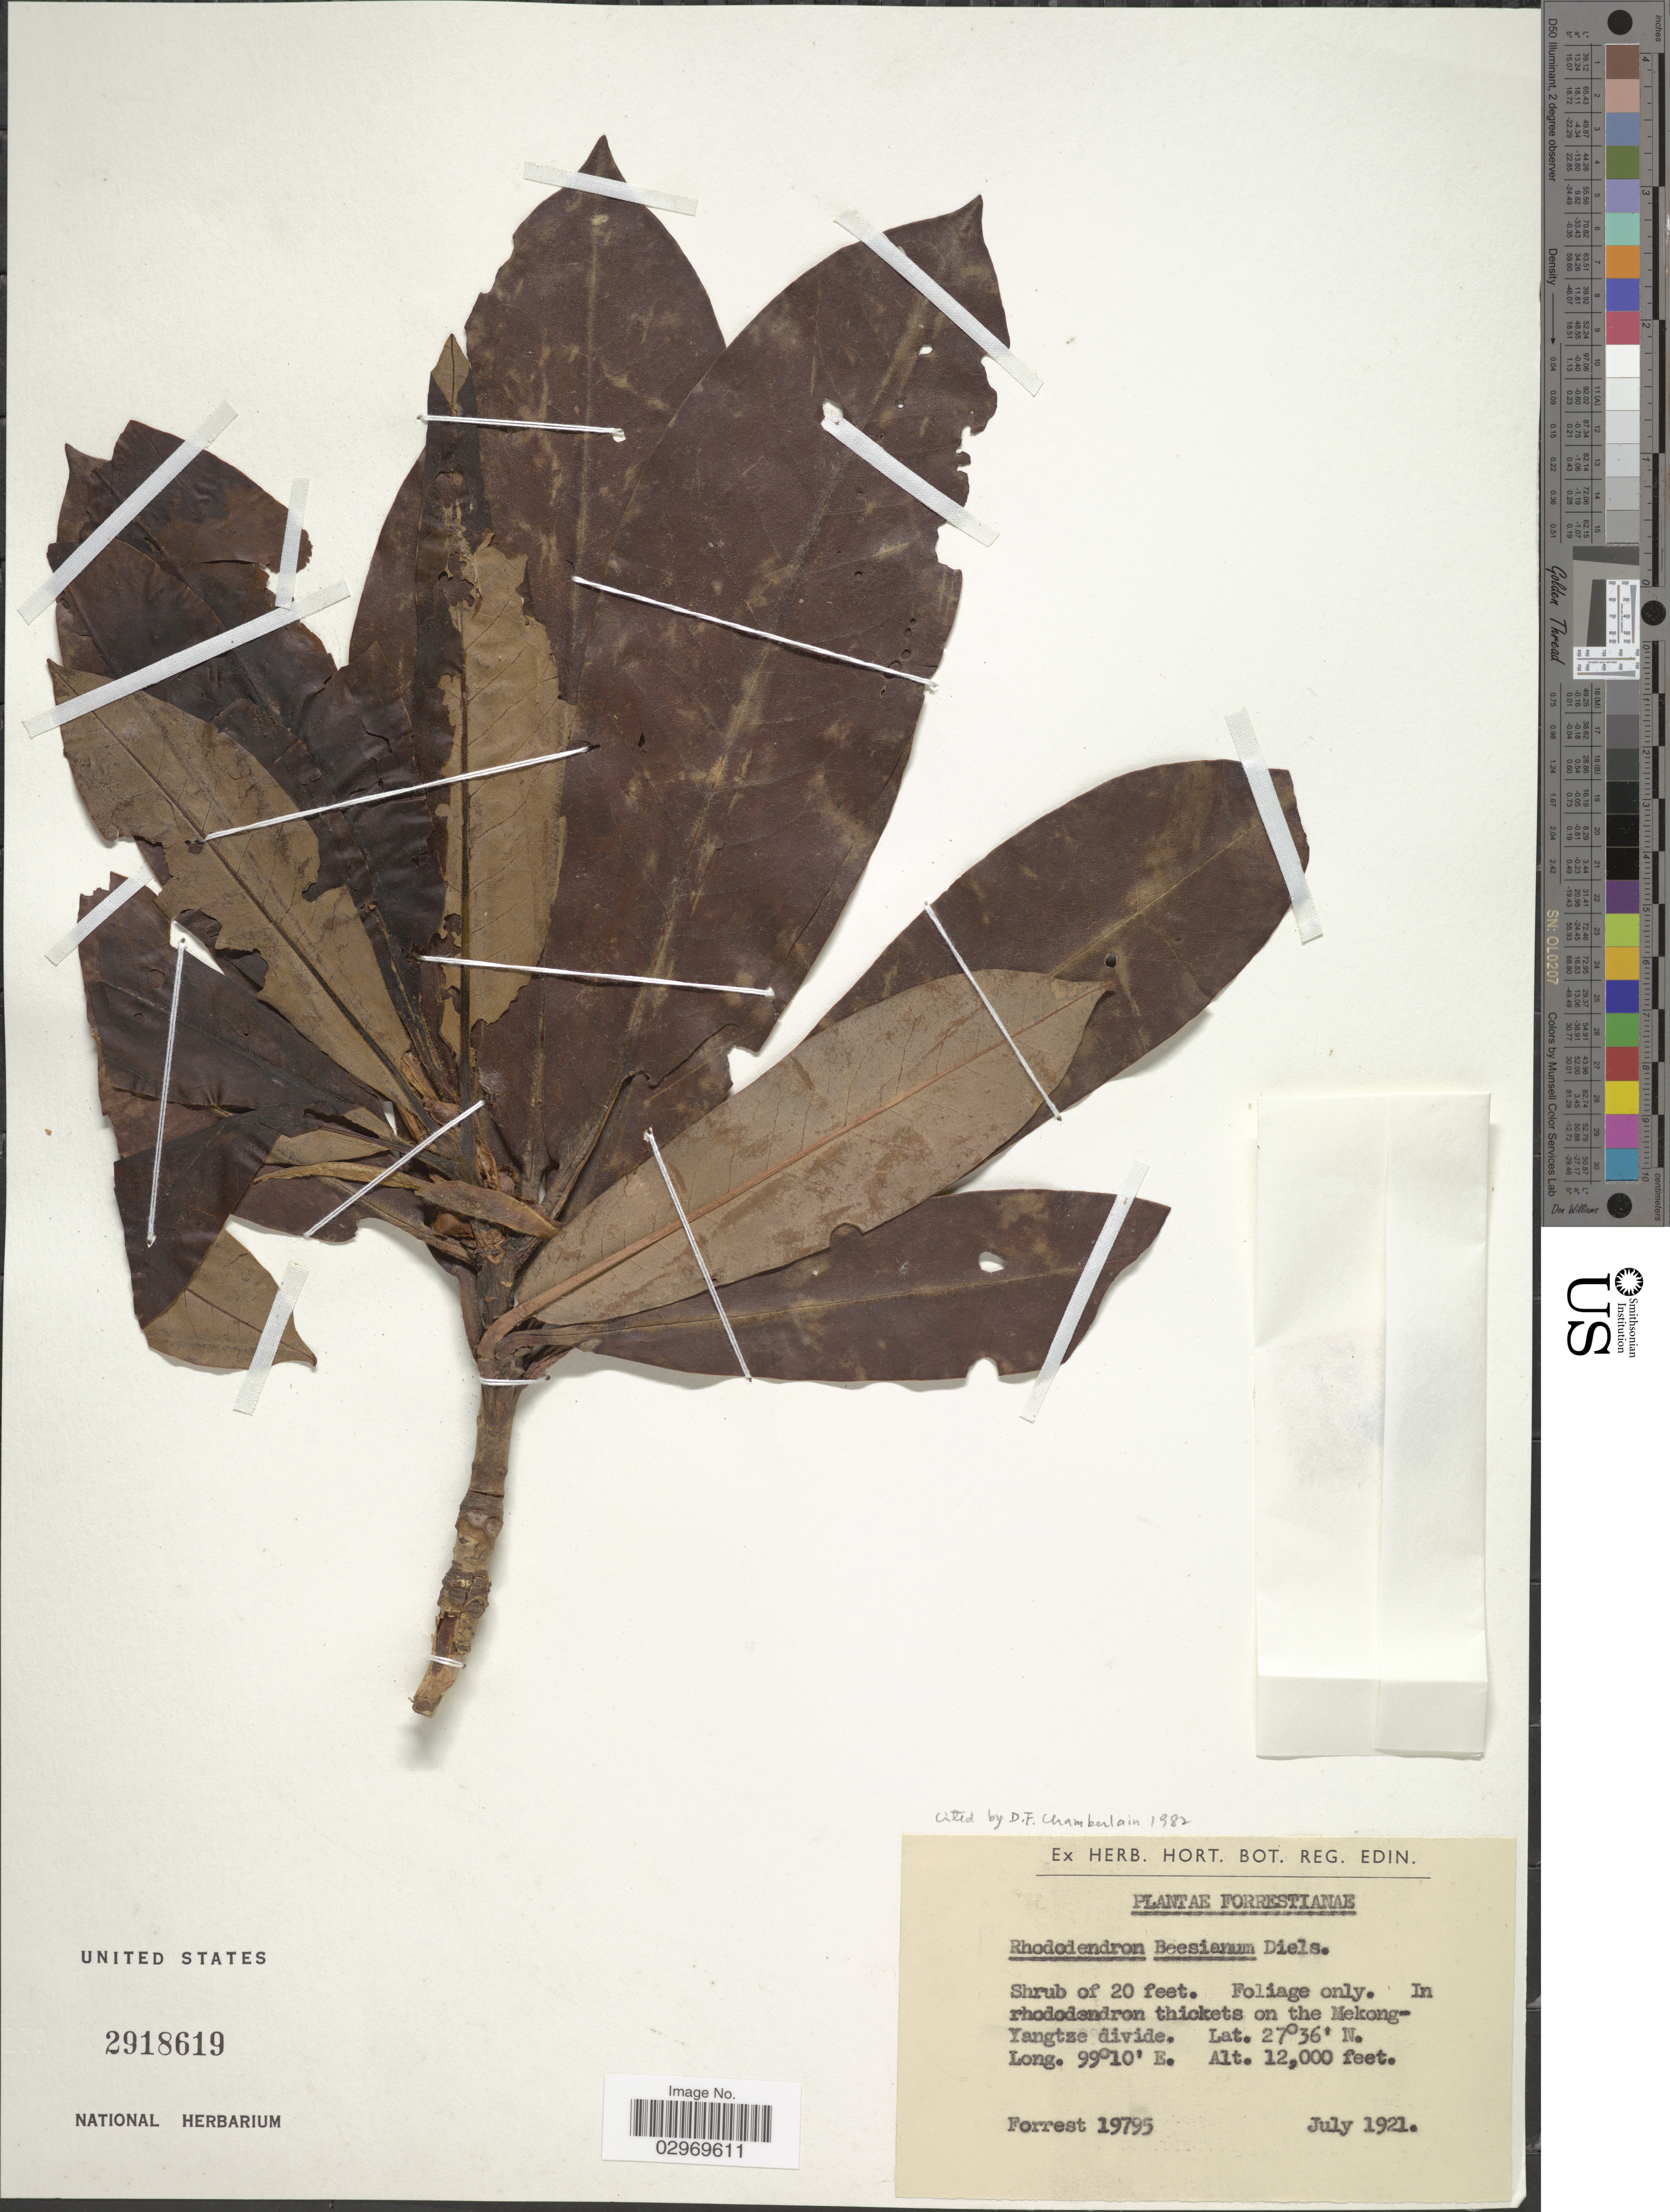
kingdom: Plantae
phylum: Tracheophyta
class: Magnoliopsida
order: Ericales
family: Ericaceae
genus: Rhododendron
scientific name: Rhododendron beesianum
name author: Diels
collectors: -. Forrest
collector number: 19795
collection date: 1921-07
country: China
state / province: Yunnan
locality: In rhododendron thickets on the Mekong-Yangtze divide.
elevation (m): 3658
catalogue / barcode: US 2918619